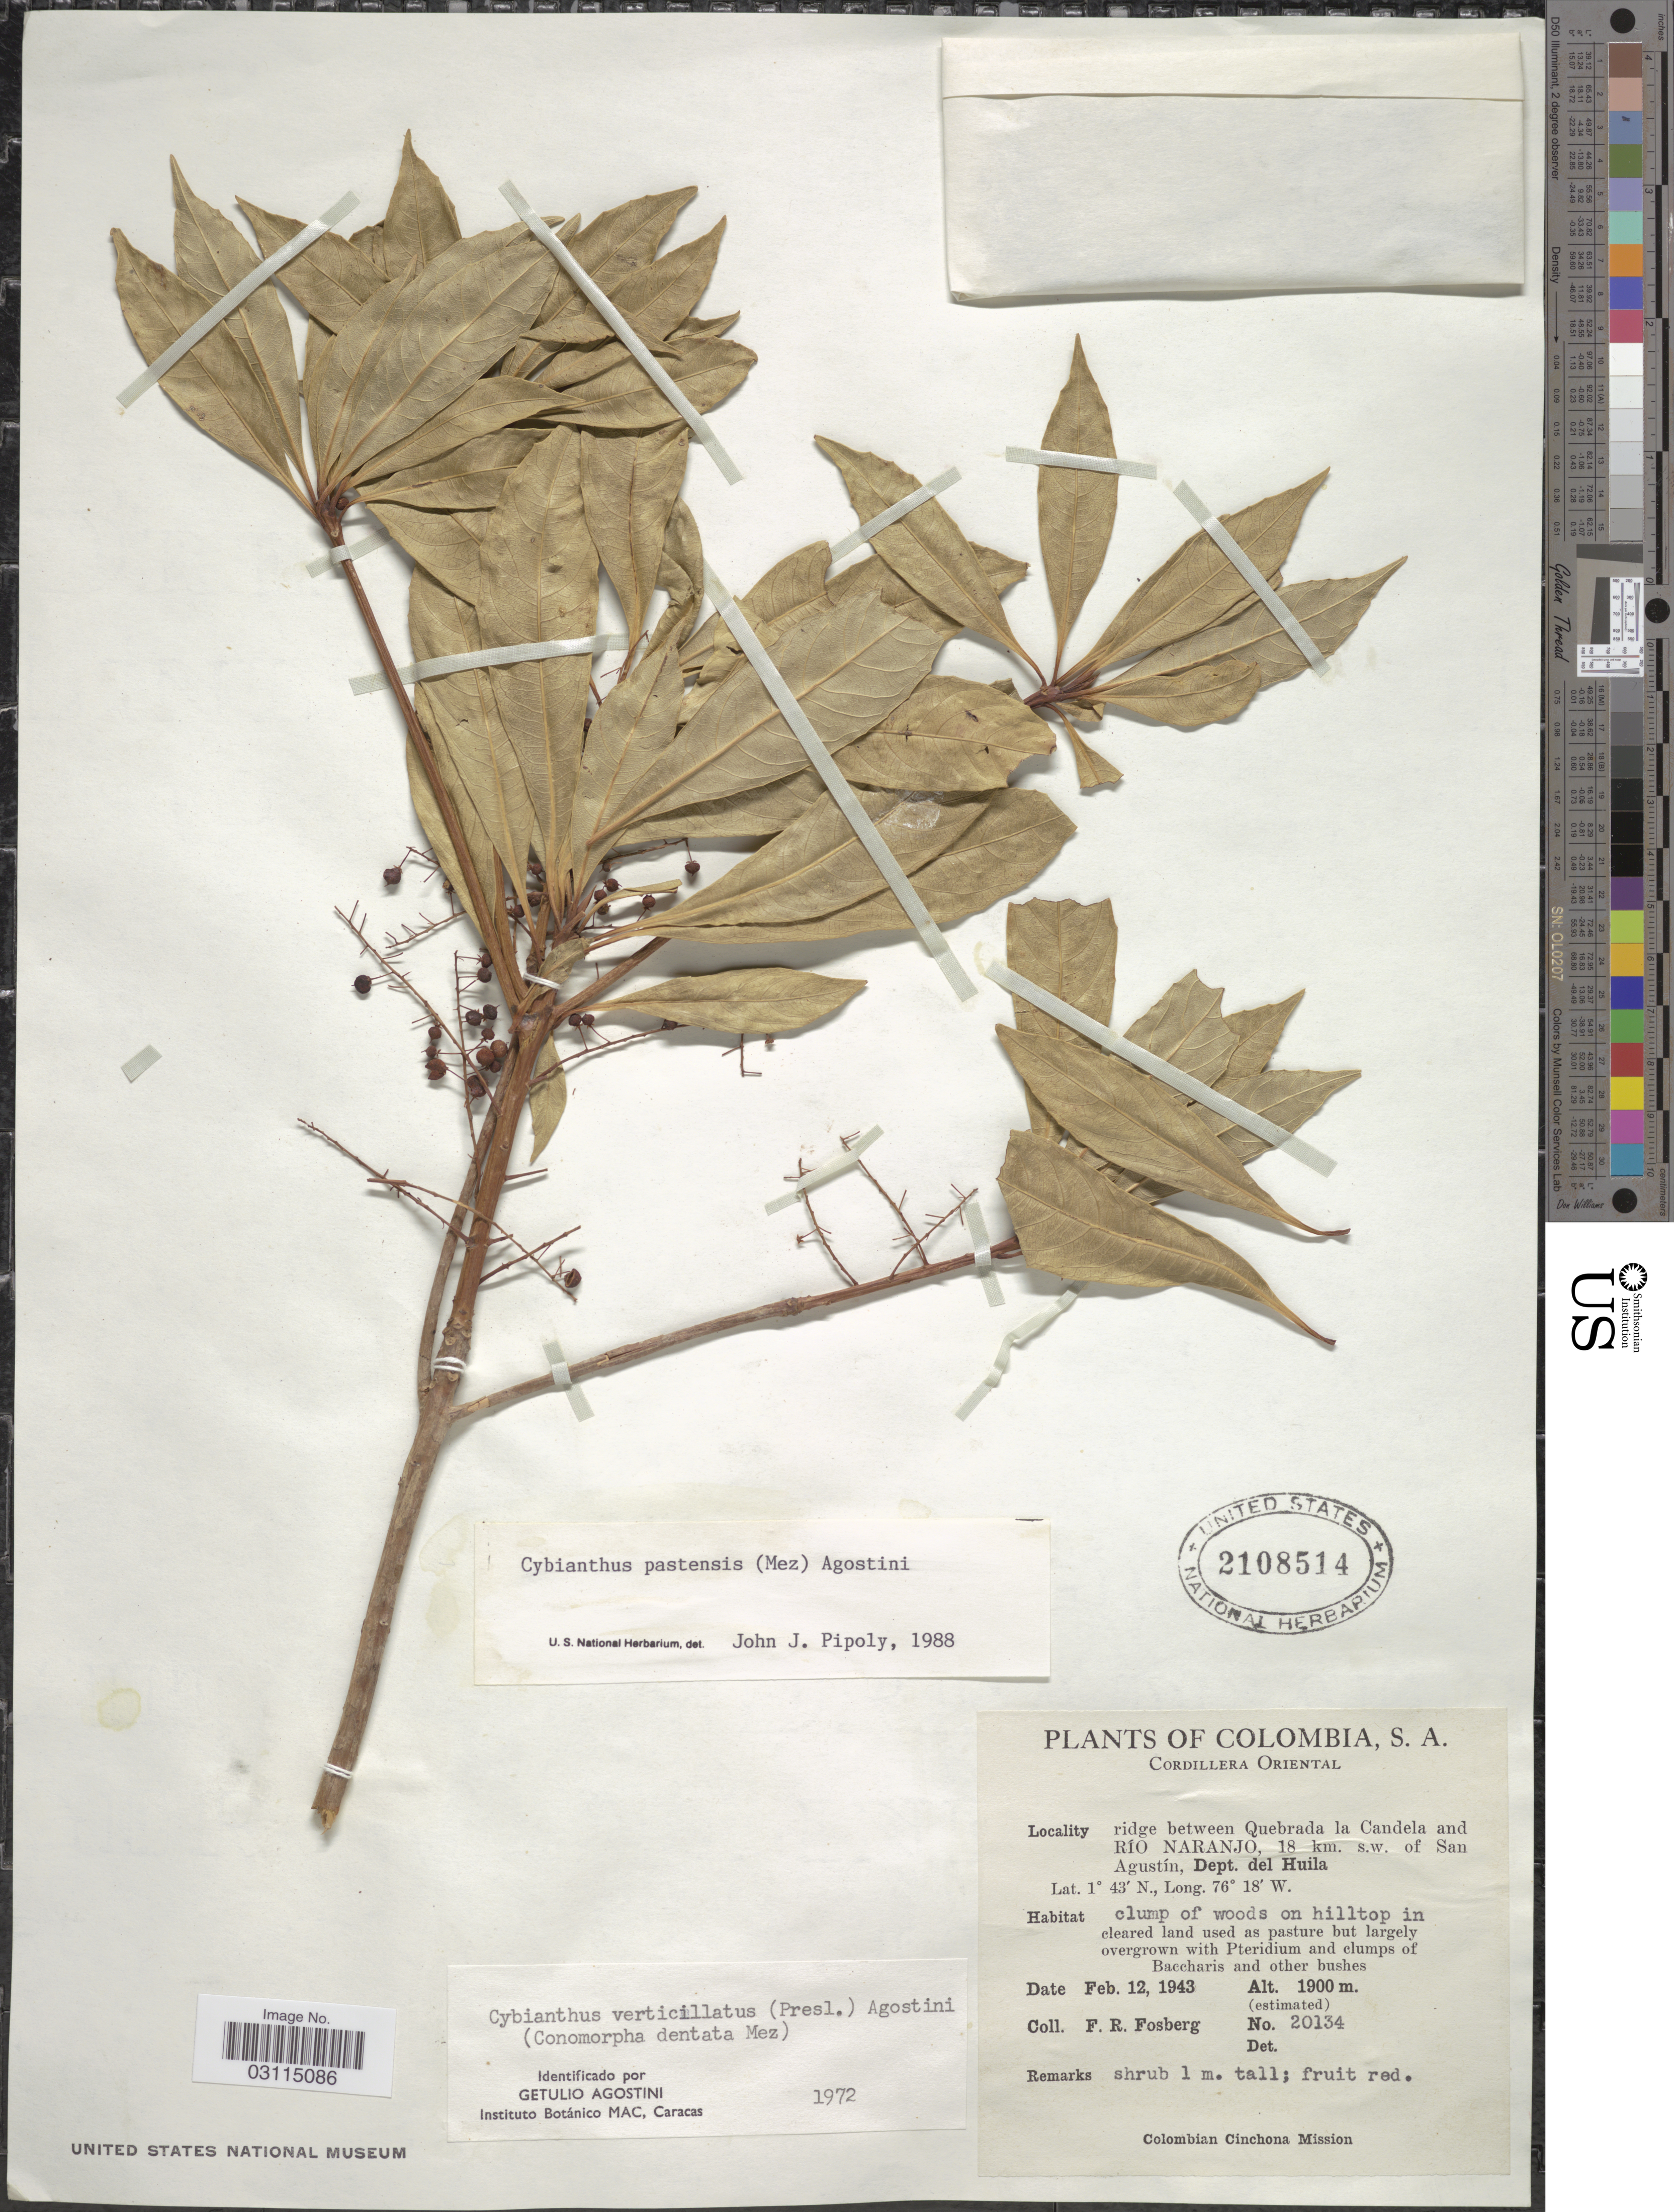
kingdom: Plantae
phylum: Tracheophyta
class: Magnoliopsida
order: Ericales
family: Primulaceae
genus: Cybianthus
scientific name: Cybianthus pastensis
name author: (Mez) G. Agostini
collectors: F. R. Fosberg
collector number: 20134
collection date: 1943-02-12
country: Colombia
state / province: Huila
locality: Cordillera Oriental, ridge between Quebrada la Candela and Río Naranjo, 18 km. s.w. of San Agustín, Dept. del Huila.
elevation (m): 1900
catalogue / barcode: US 2108514